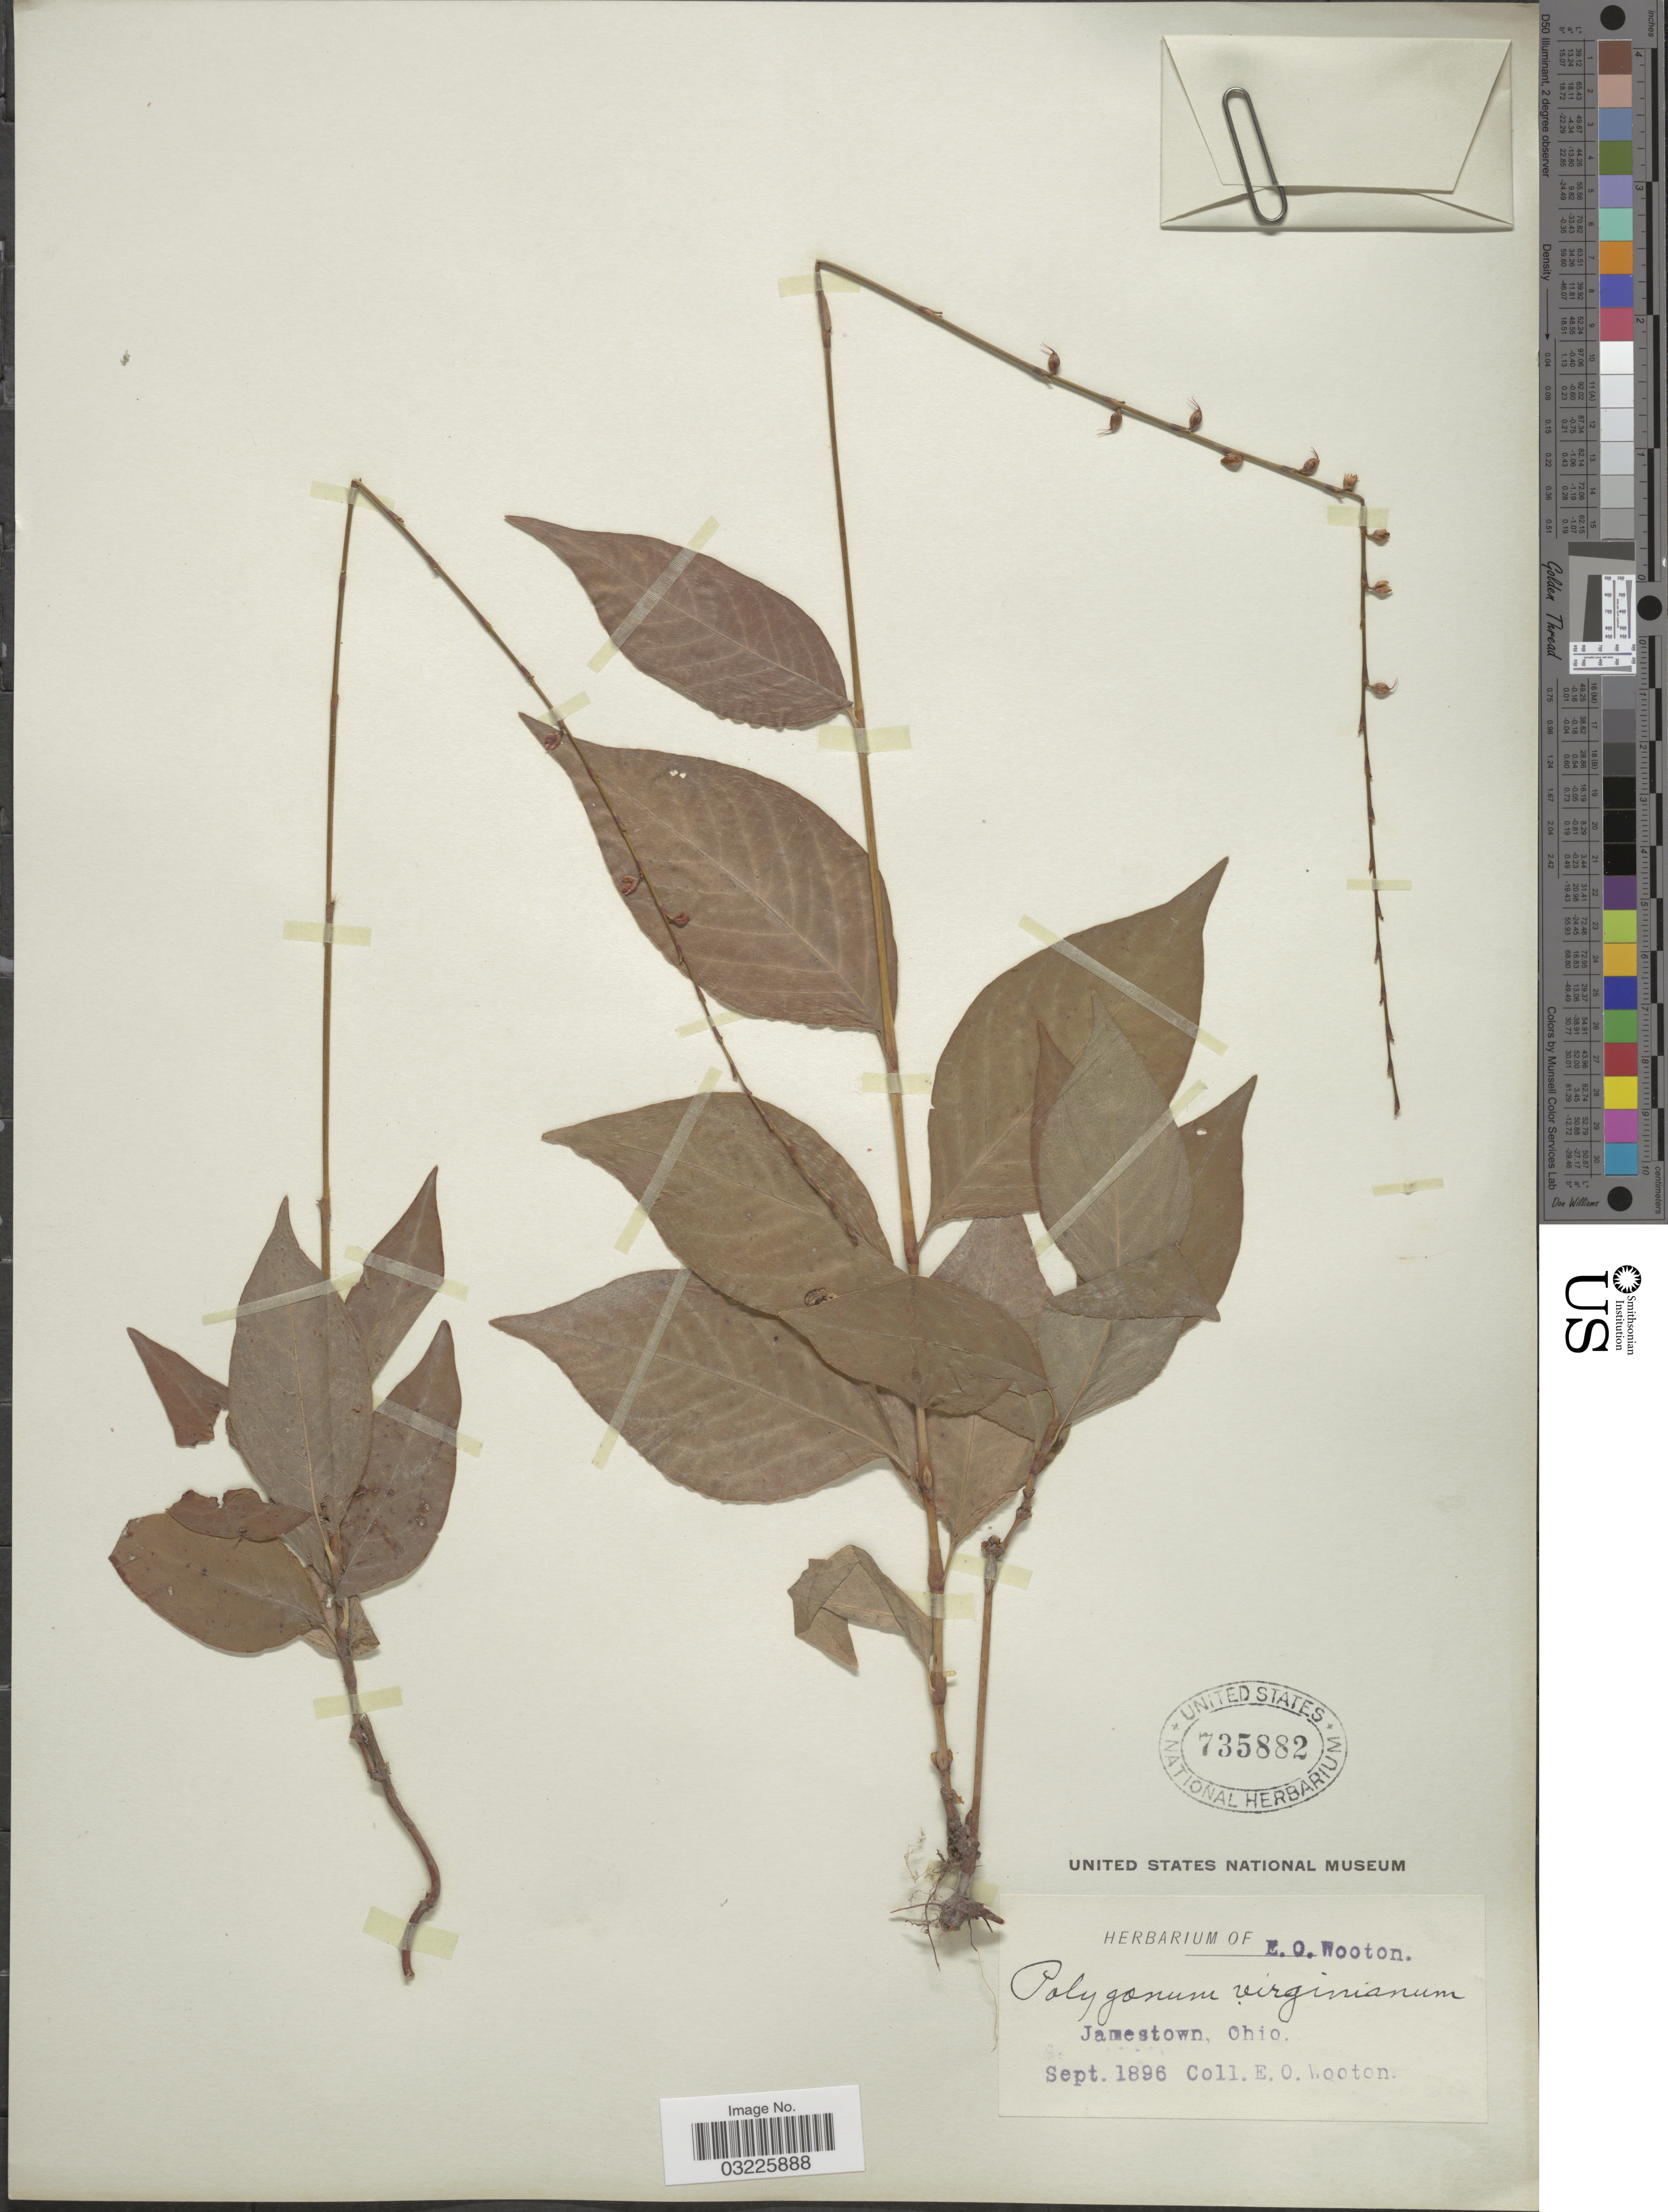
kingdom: Plantae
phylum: Tracheophyta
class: Magnoliopsida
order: Caryophyllales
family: Polygonaceae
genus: Persicaria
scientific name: Persicaria virginiana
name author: (L.) Gaertn.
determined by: Atha, D. E.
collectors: E. O. Wooton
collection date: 1896-09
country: United States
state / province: Ohio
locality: Jamestown.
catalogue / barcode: US 735882